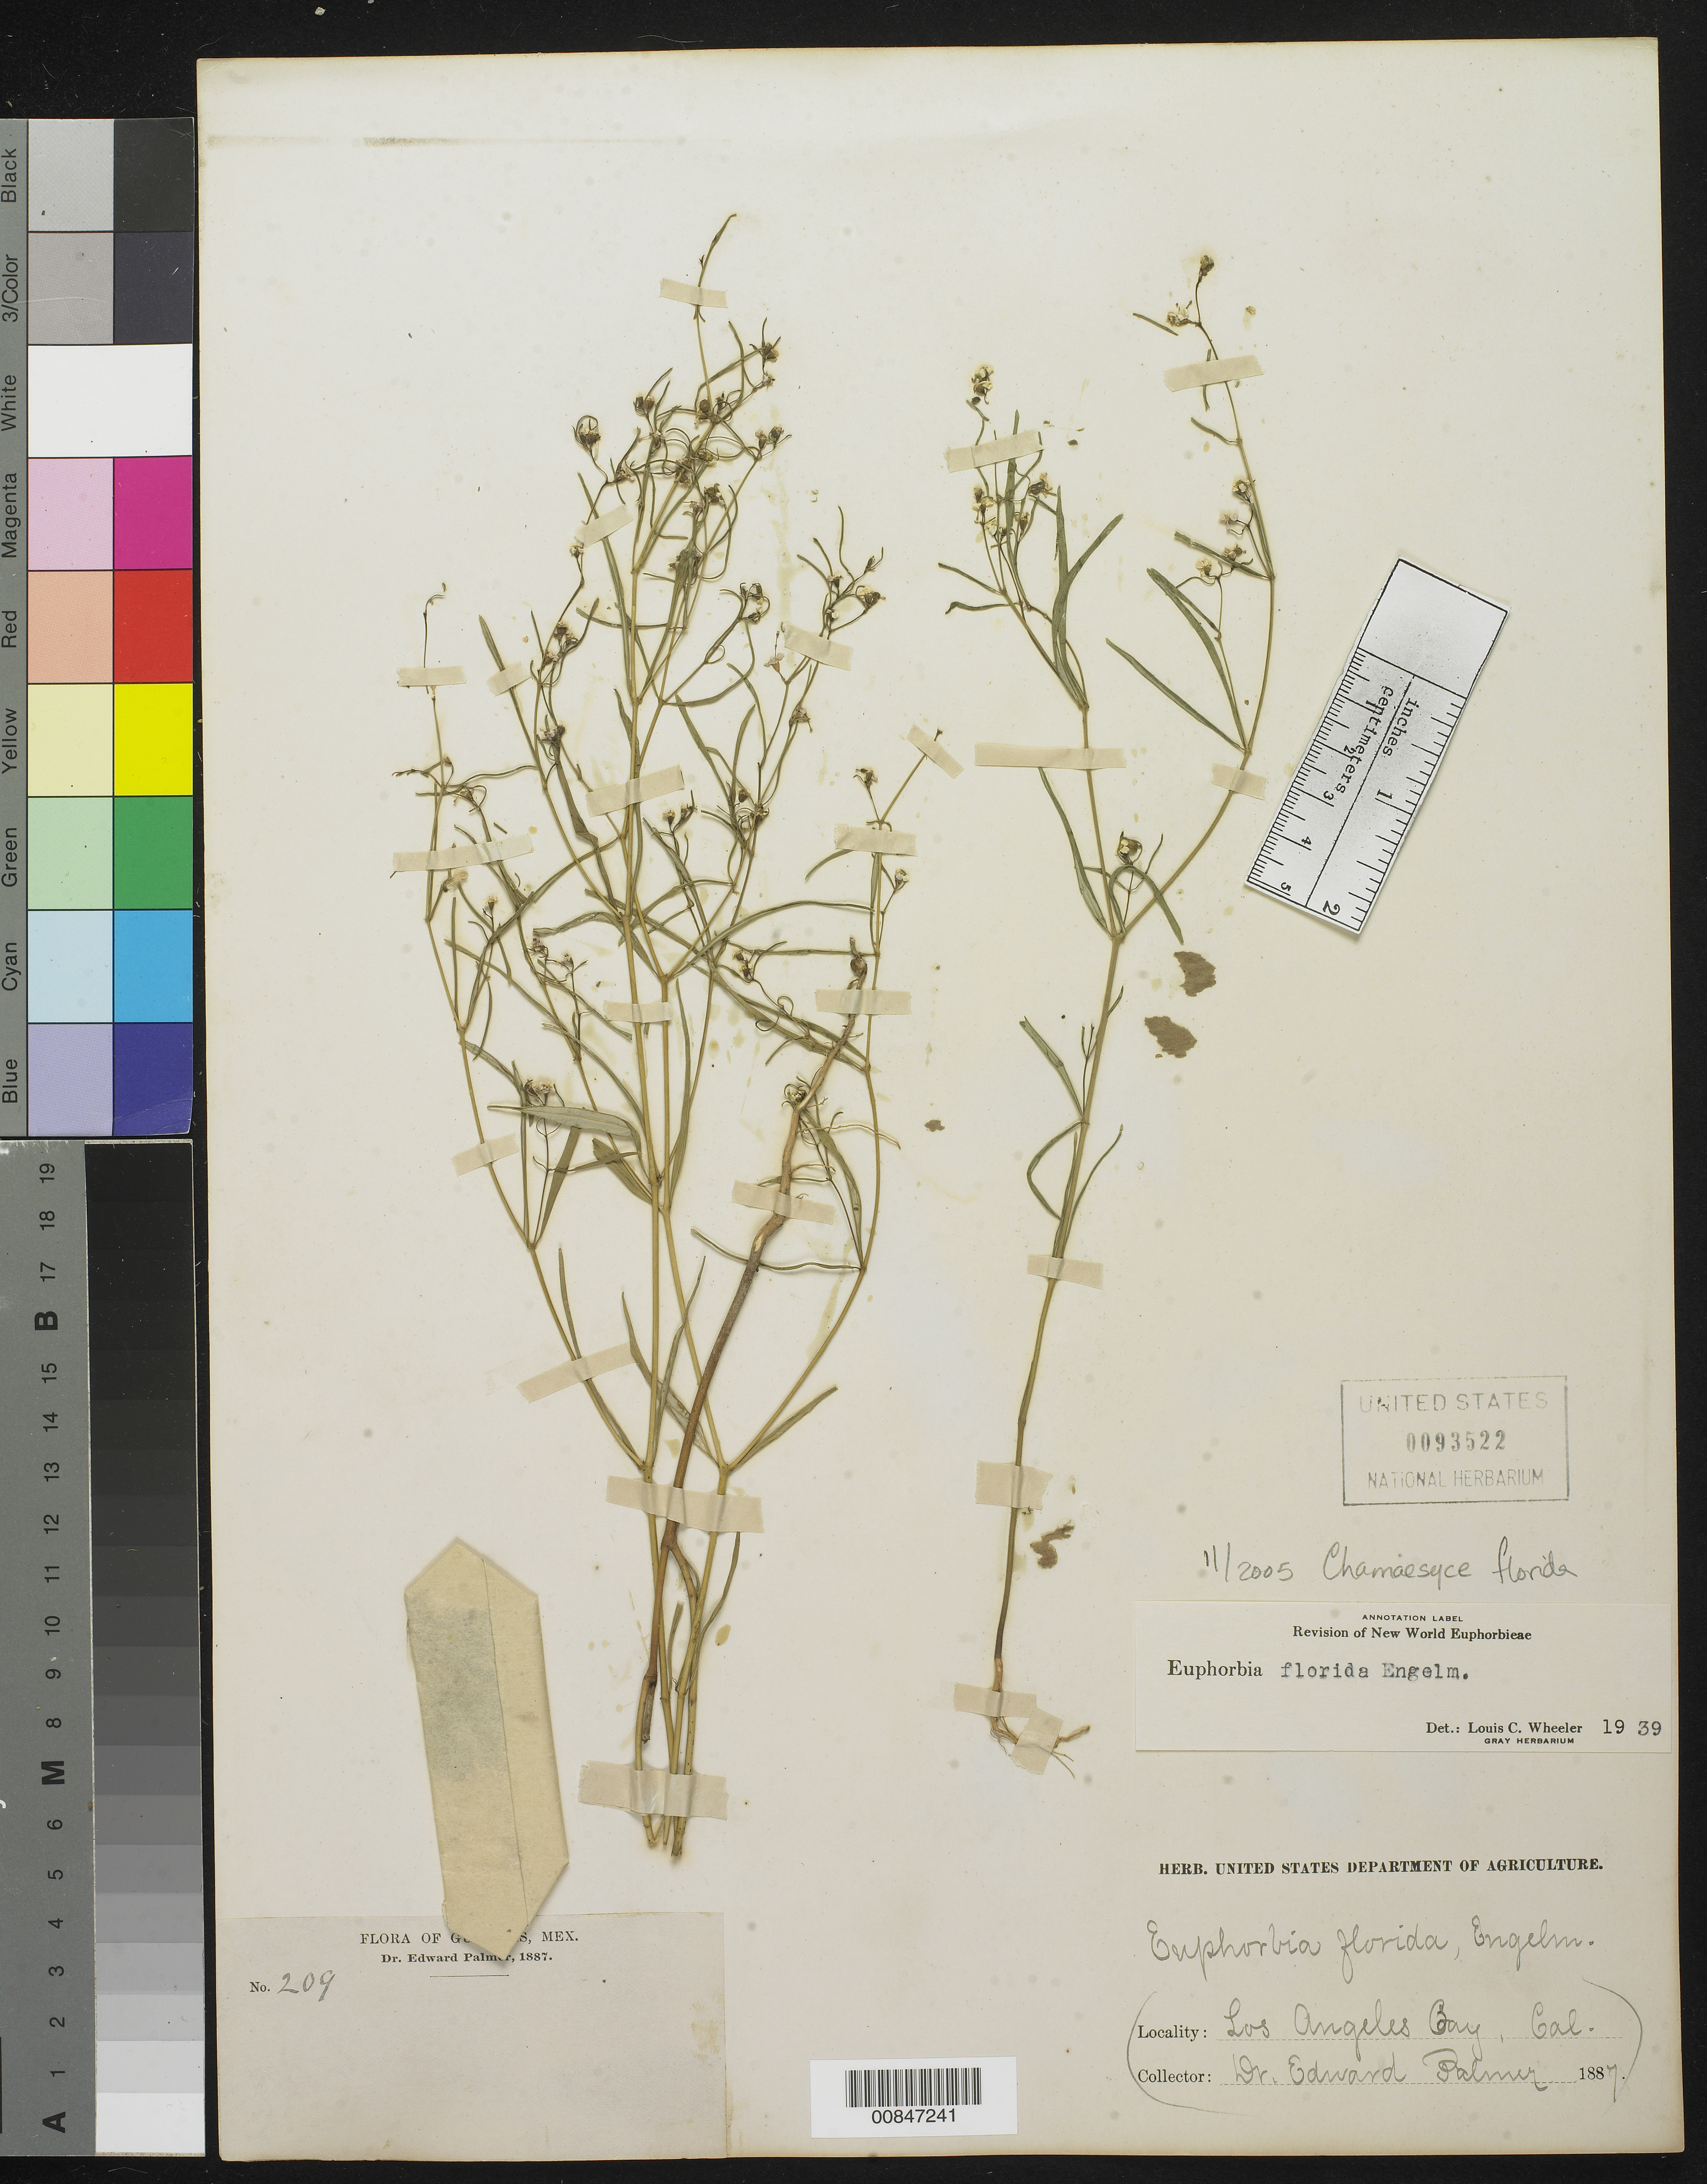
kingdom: Plantae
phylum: Tracheophyta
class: Magnoliopsida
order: Malpighiales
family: Euphorbiaceae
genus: Euphorbia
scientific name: Euphorbia florida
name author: Engelm. in Emory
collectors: E. Palmer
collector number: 209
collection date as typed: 1887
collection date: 1887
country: Mexico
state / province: Sonora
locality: Guaymas, Sonora.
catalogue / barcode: US 93522